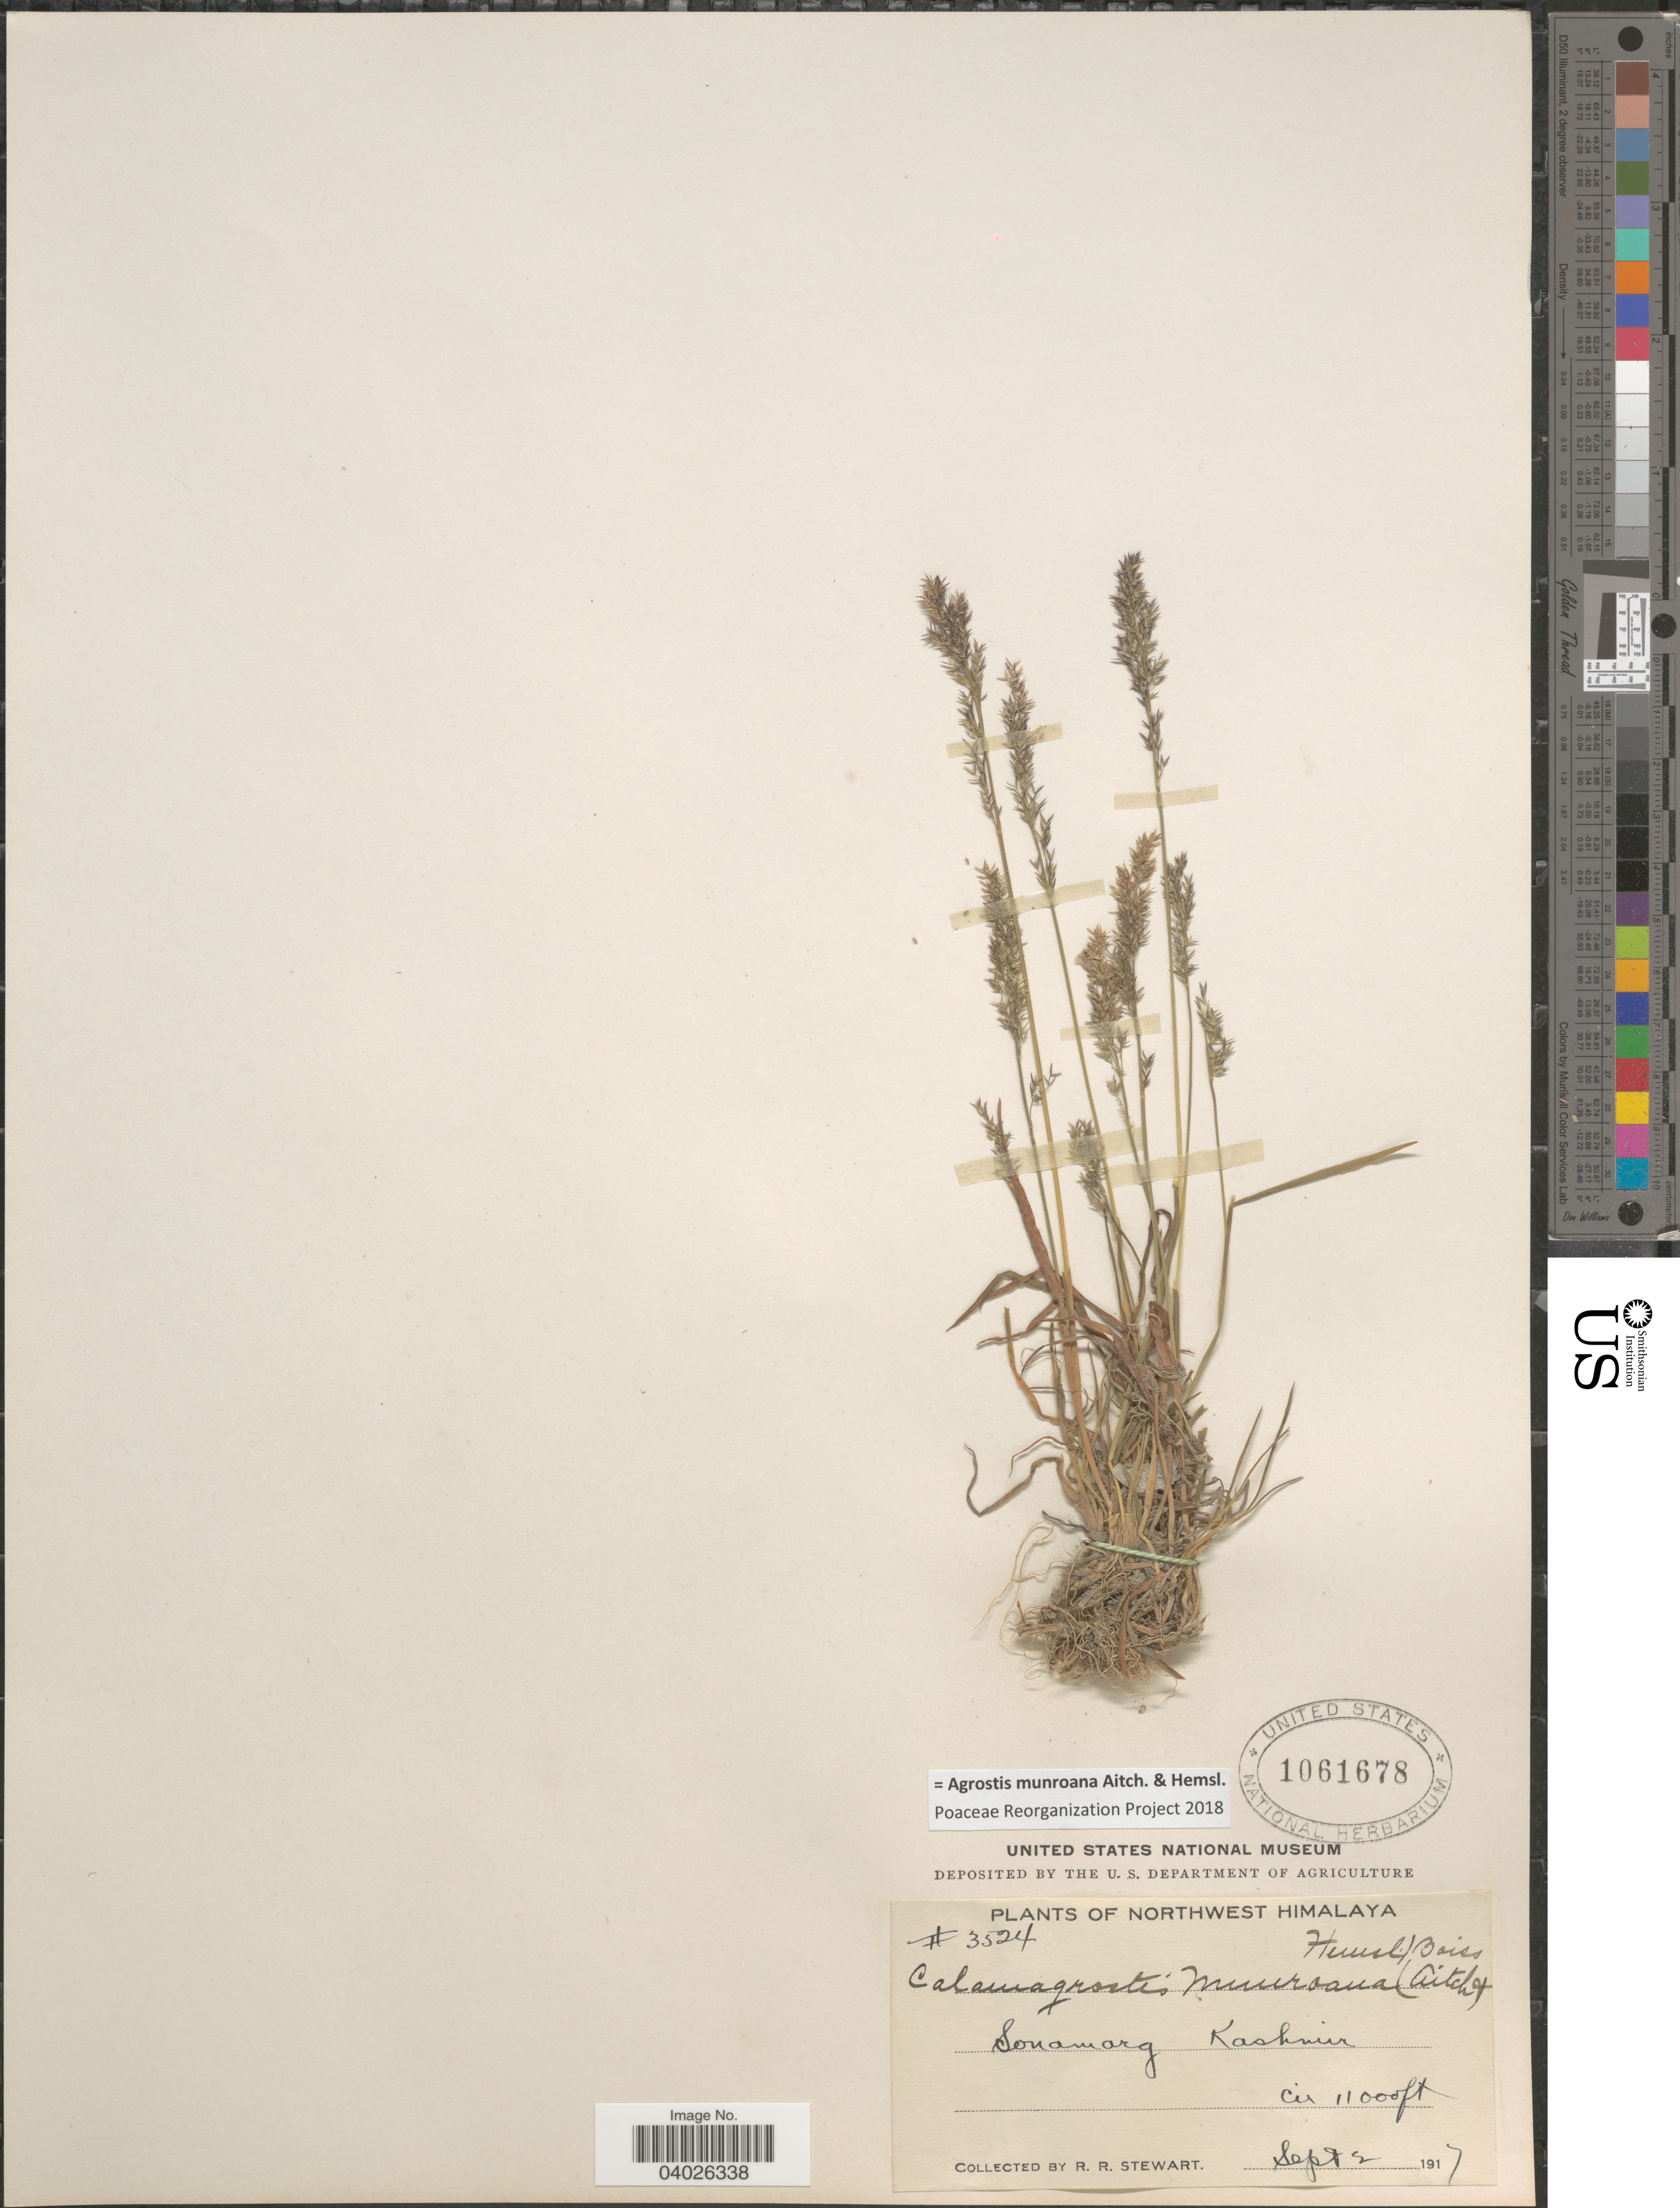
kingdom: Plantae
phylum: Tracheophyta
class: Liliopsida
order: Poales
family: Poaceae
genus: Agrostis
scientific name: Agrostis munroana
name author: Aitch. & Hemsl.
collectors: R. Stewart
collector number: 3524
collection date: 1917-09-02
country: India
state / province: Jammu and Kashmir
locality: Northwest Himalaya. Sonamarg Kashmir.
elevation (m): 3353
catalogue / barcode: US 1061678